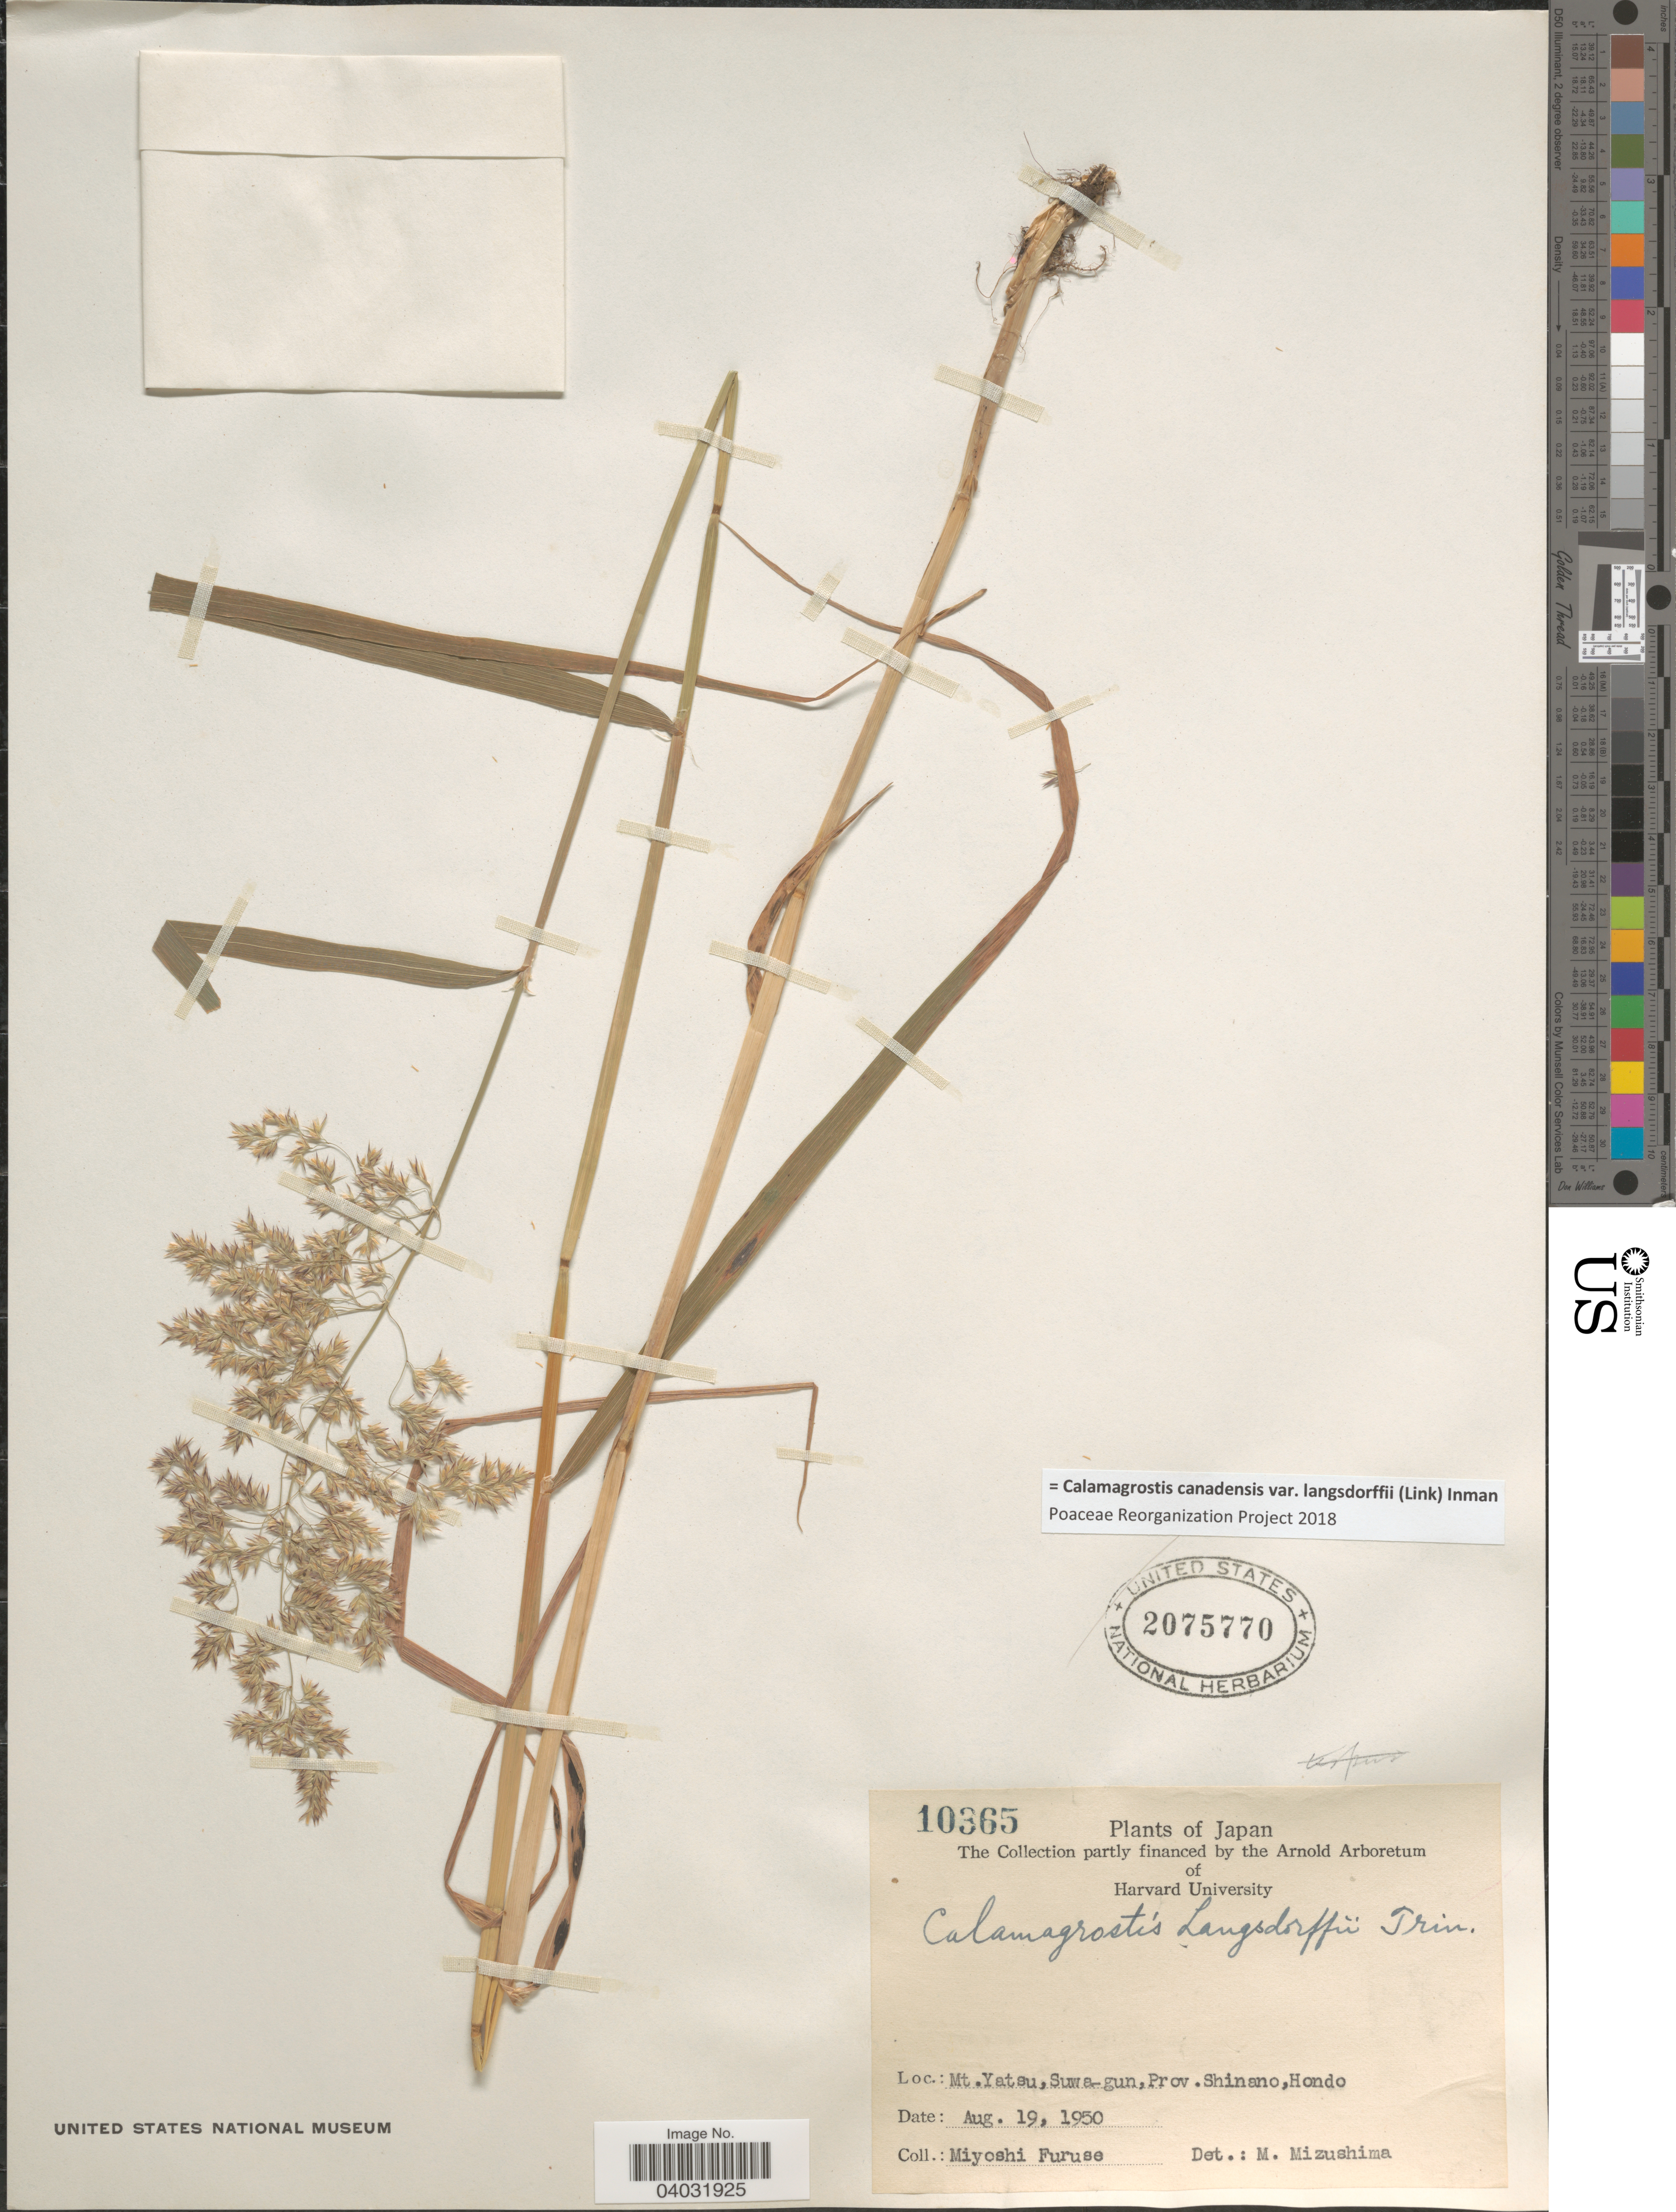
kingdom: Plantae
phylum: Tracheophyta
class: Liliopsida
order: Poales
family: Poaceae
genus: Calamagrostis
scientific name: Calamagrostis canadensis var. langsdorffii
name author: (Link) Inman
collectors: M. Furuse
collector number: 10365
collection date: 1950-08-19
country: Japan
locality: Mt. Yatsu, Suwa-gun, Prov. Shinano, Hondo.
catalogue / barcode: US 2075770